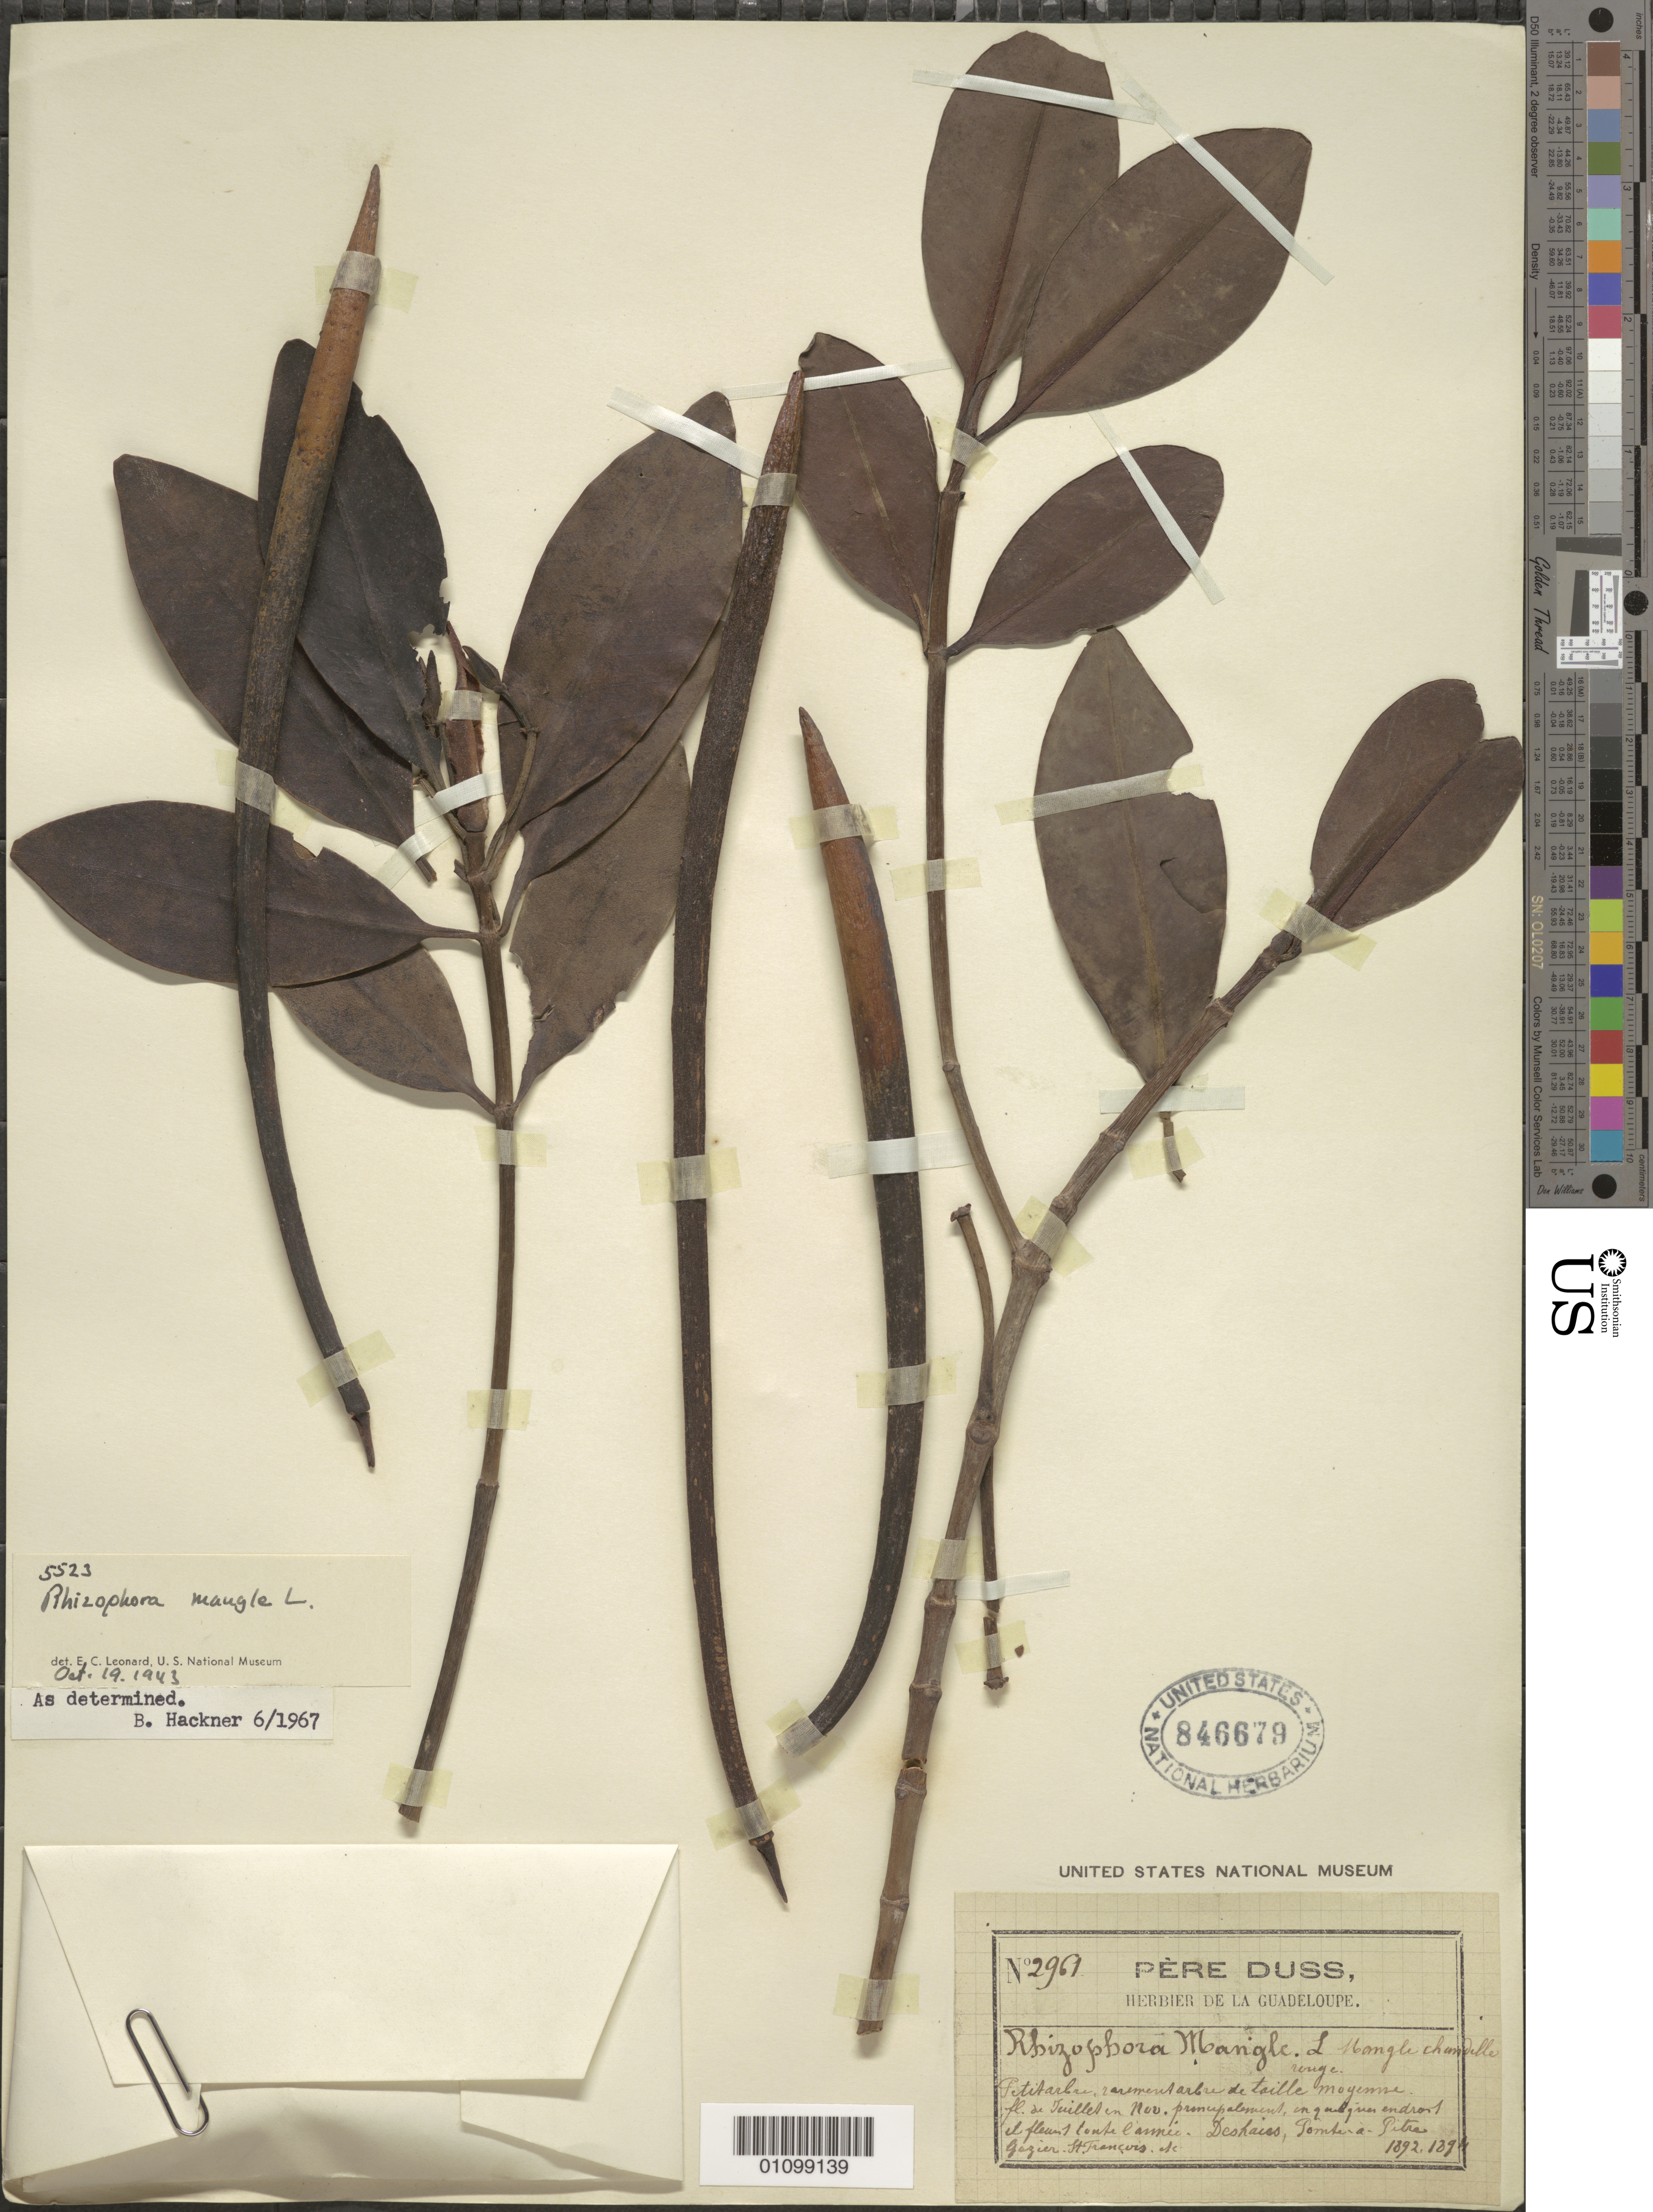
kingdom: Plantae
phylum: Tracheophyta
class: Magnoliopsida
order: Malpighiales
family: Rhizophoraceae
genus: Rhizophora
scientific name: Rhizophora mangle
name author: L.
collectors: Père Duss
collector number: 2961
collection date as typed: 1892 and -- --- 1894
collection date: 1892,1894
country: Guadeloupe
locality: Deshaces, Pointe a Pitre. Gazier, St. Francois.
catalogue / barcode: US 846679